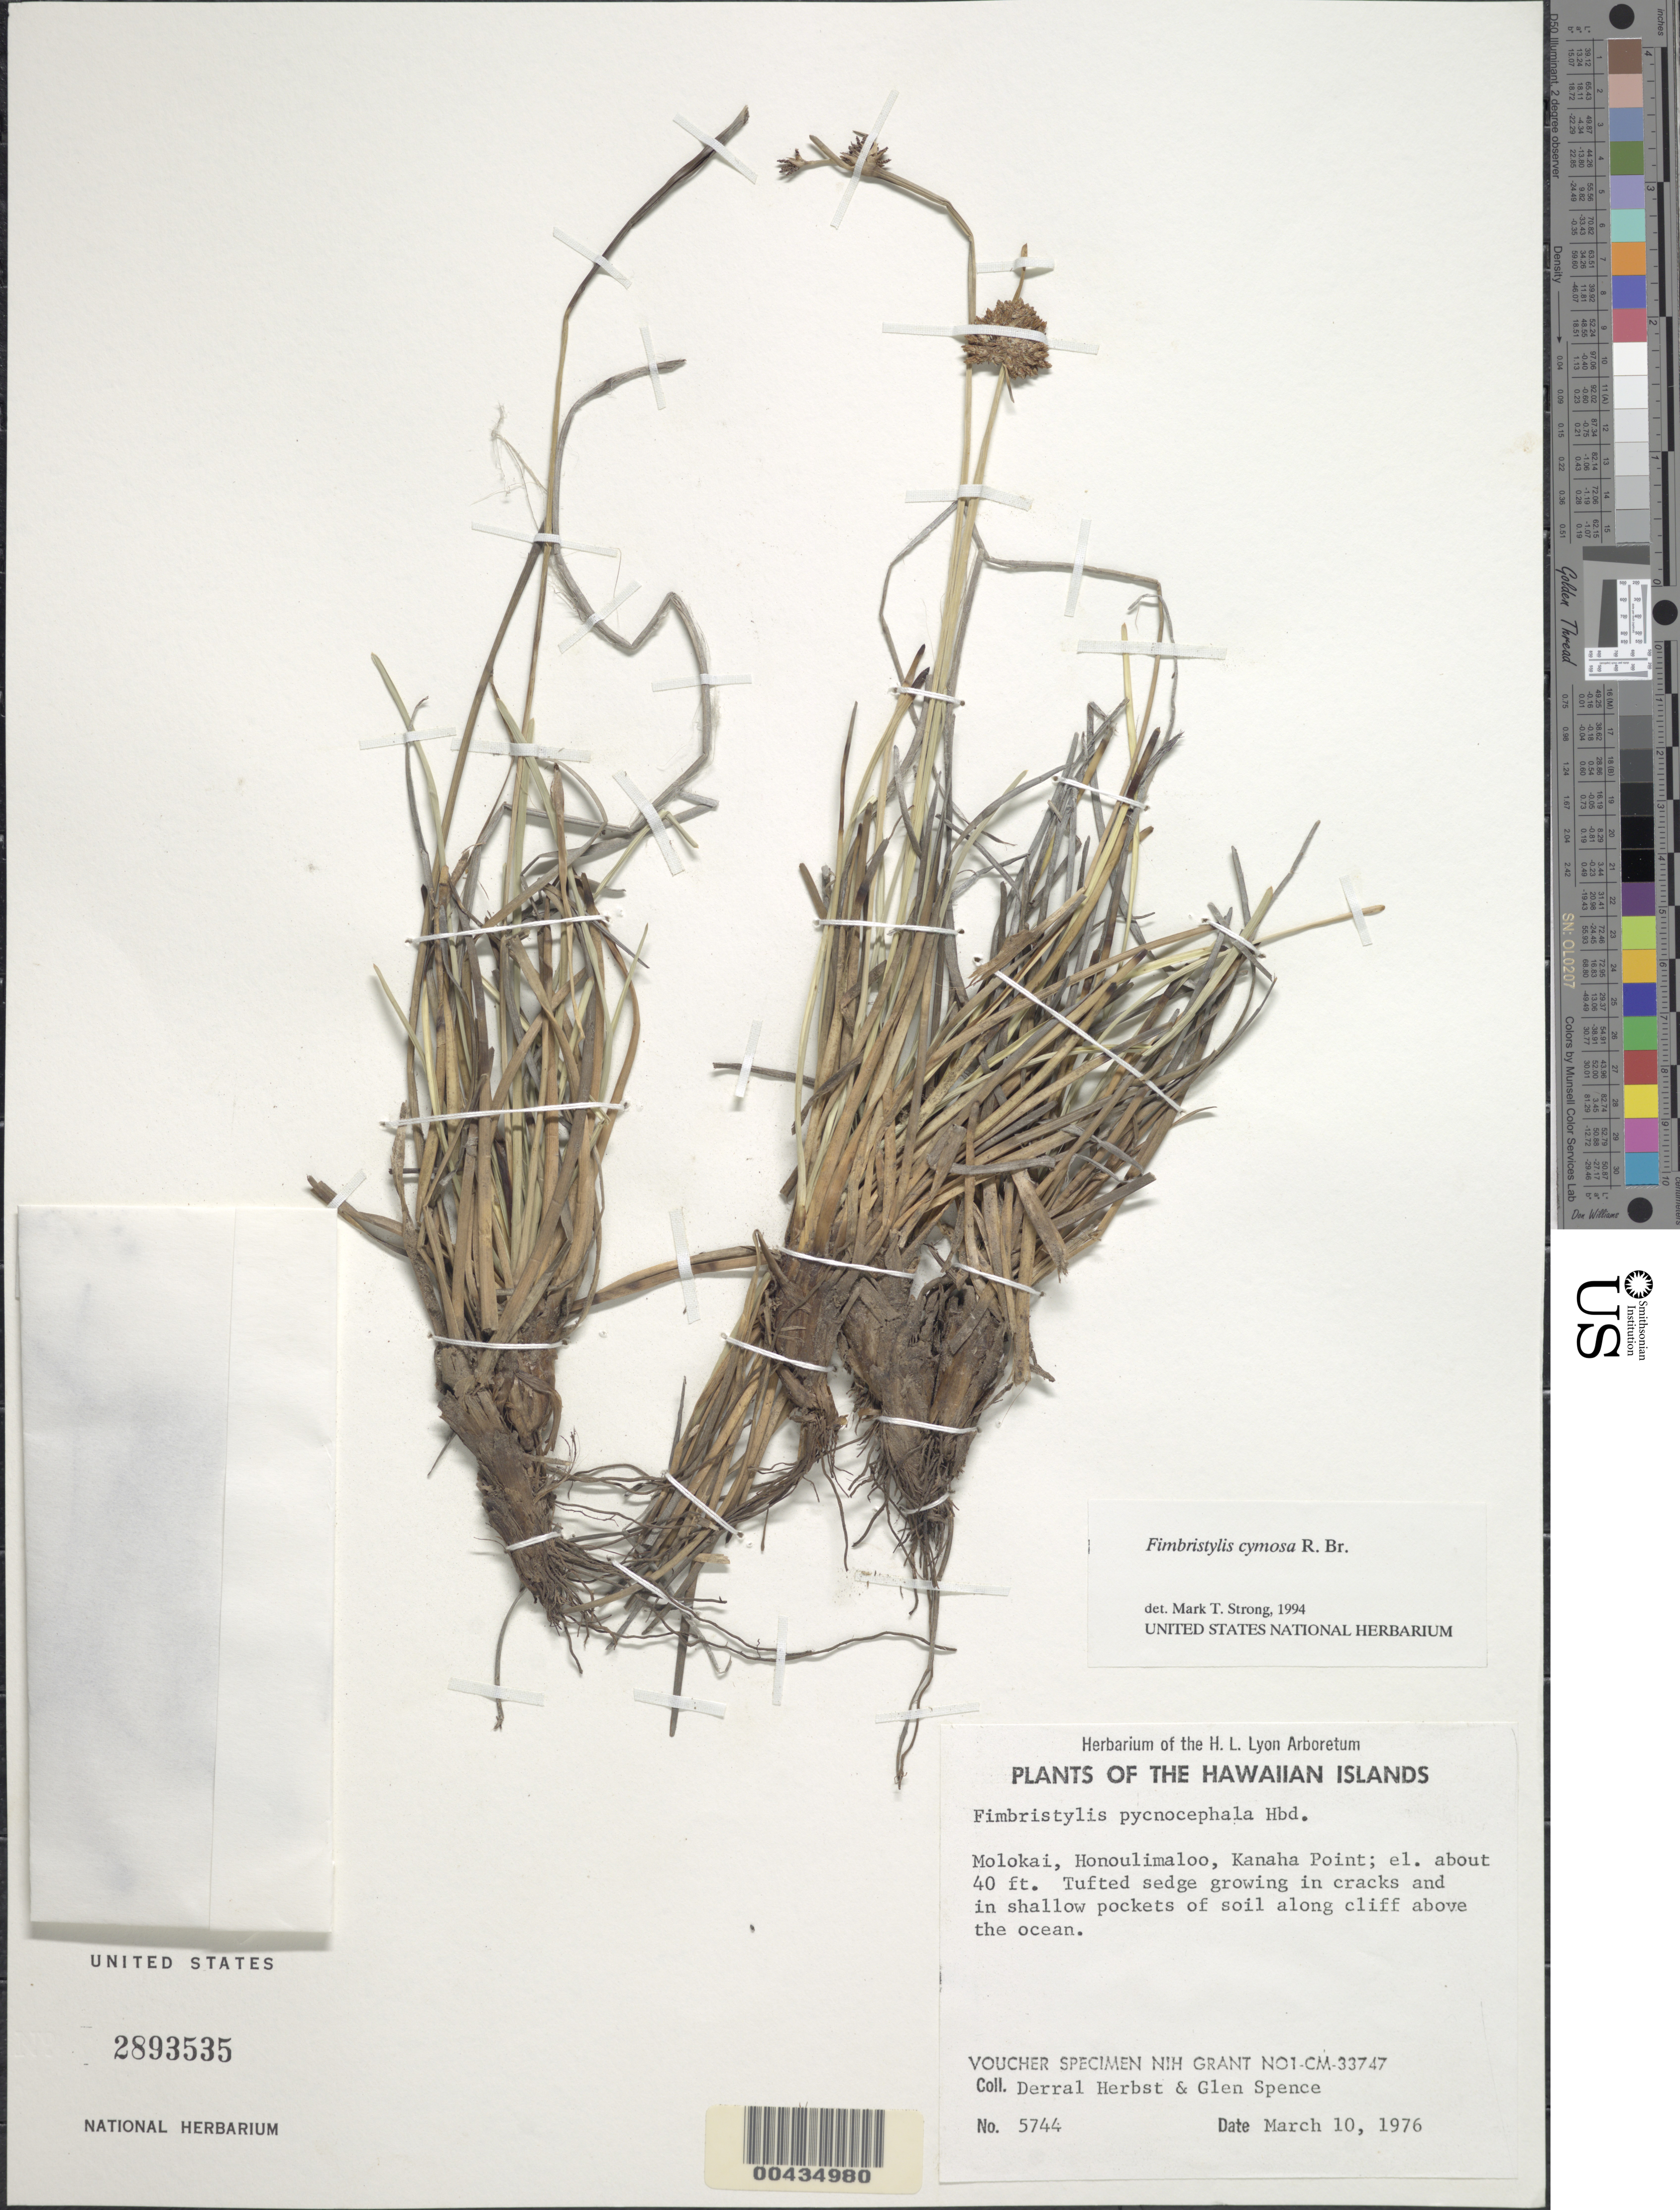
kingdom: Plantae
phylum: Tracheophyta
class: Liliopsida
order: Poales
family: Cyperaceae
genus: Fimbristylis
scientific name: Fimbristylis cymosa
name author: R. Br.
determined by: Strong, M. T., (US), Smithsonian Institution - National Museum of Natural History (UNITED STATES)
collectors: D. R. Herbst & G. Spence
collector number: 5744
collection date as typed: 10 Mar 1976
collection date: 1976-03-10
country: United States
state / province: Hawaii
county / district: Maui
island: Moloka'i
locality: Honoulimaloo, Kahana Point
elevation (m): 12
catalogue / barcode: US 2893535